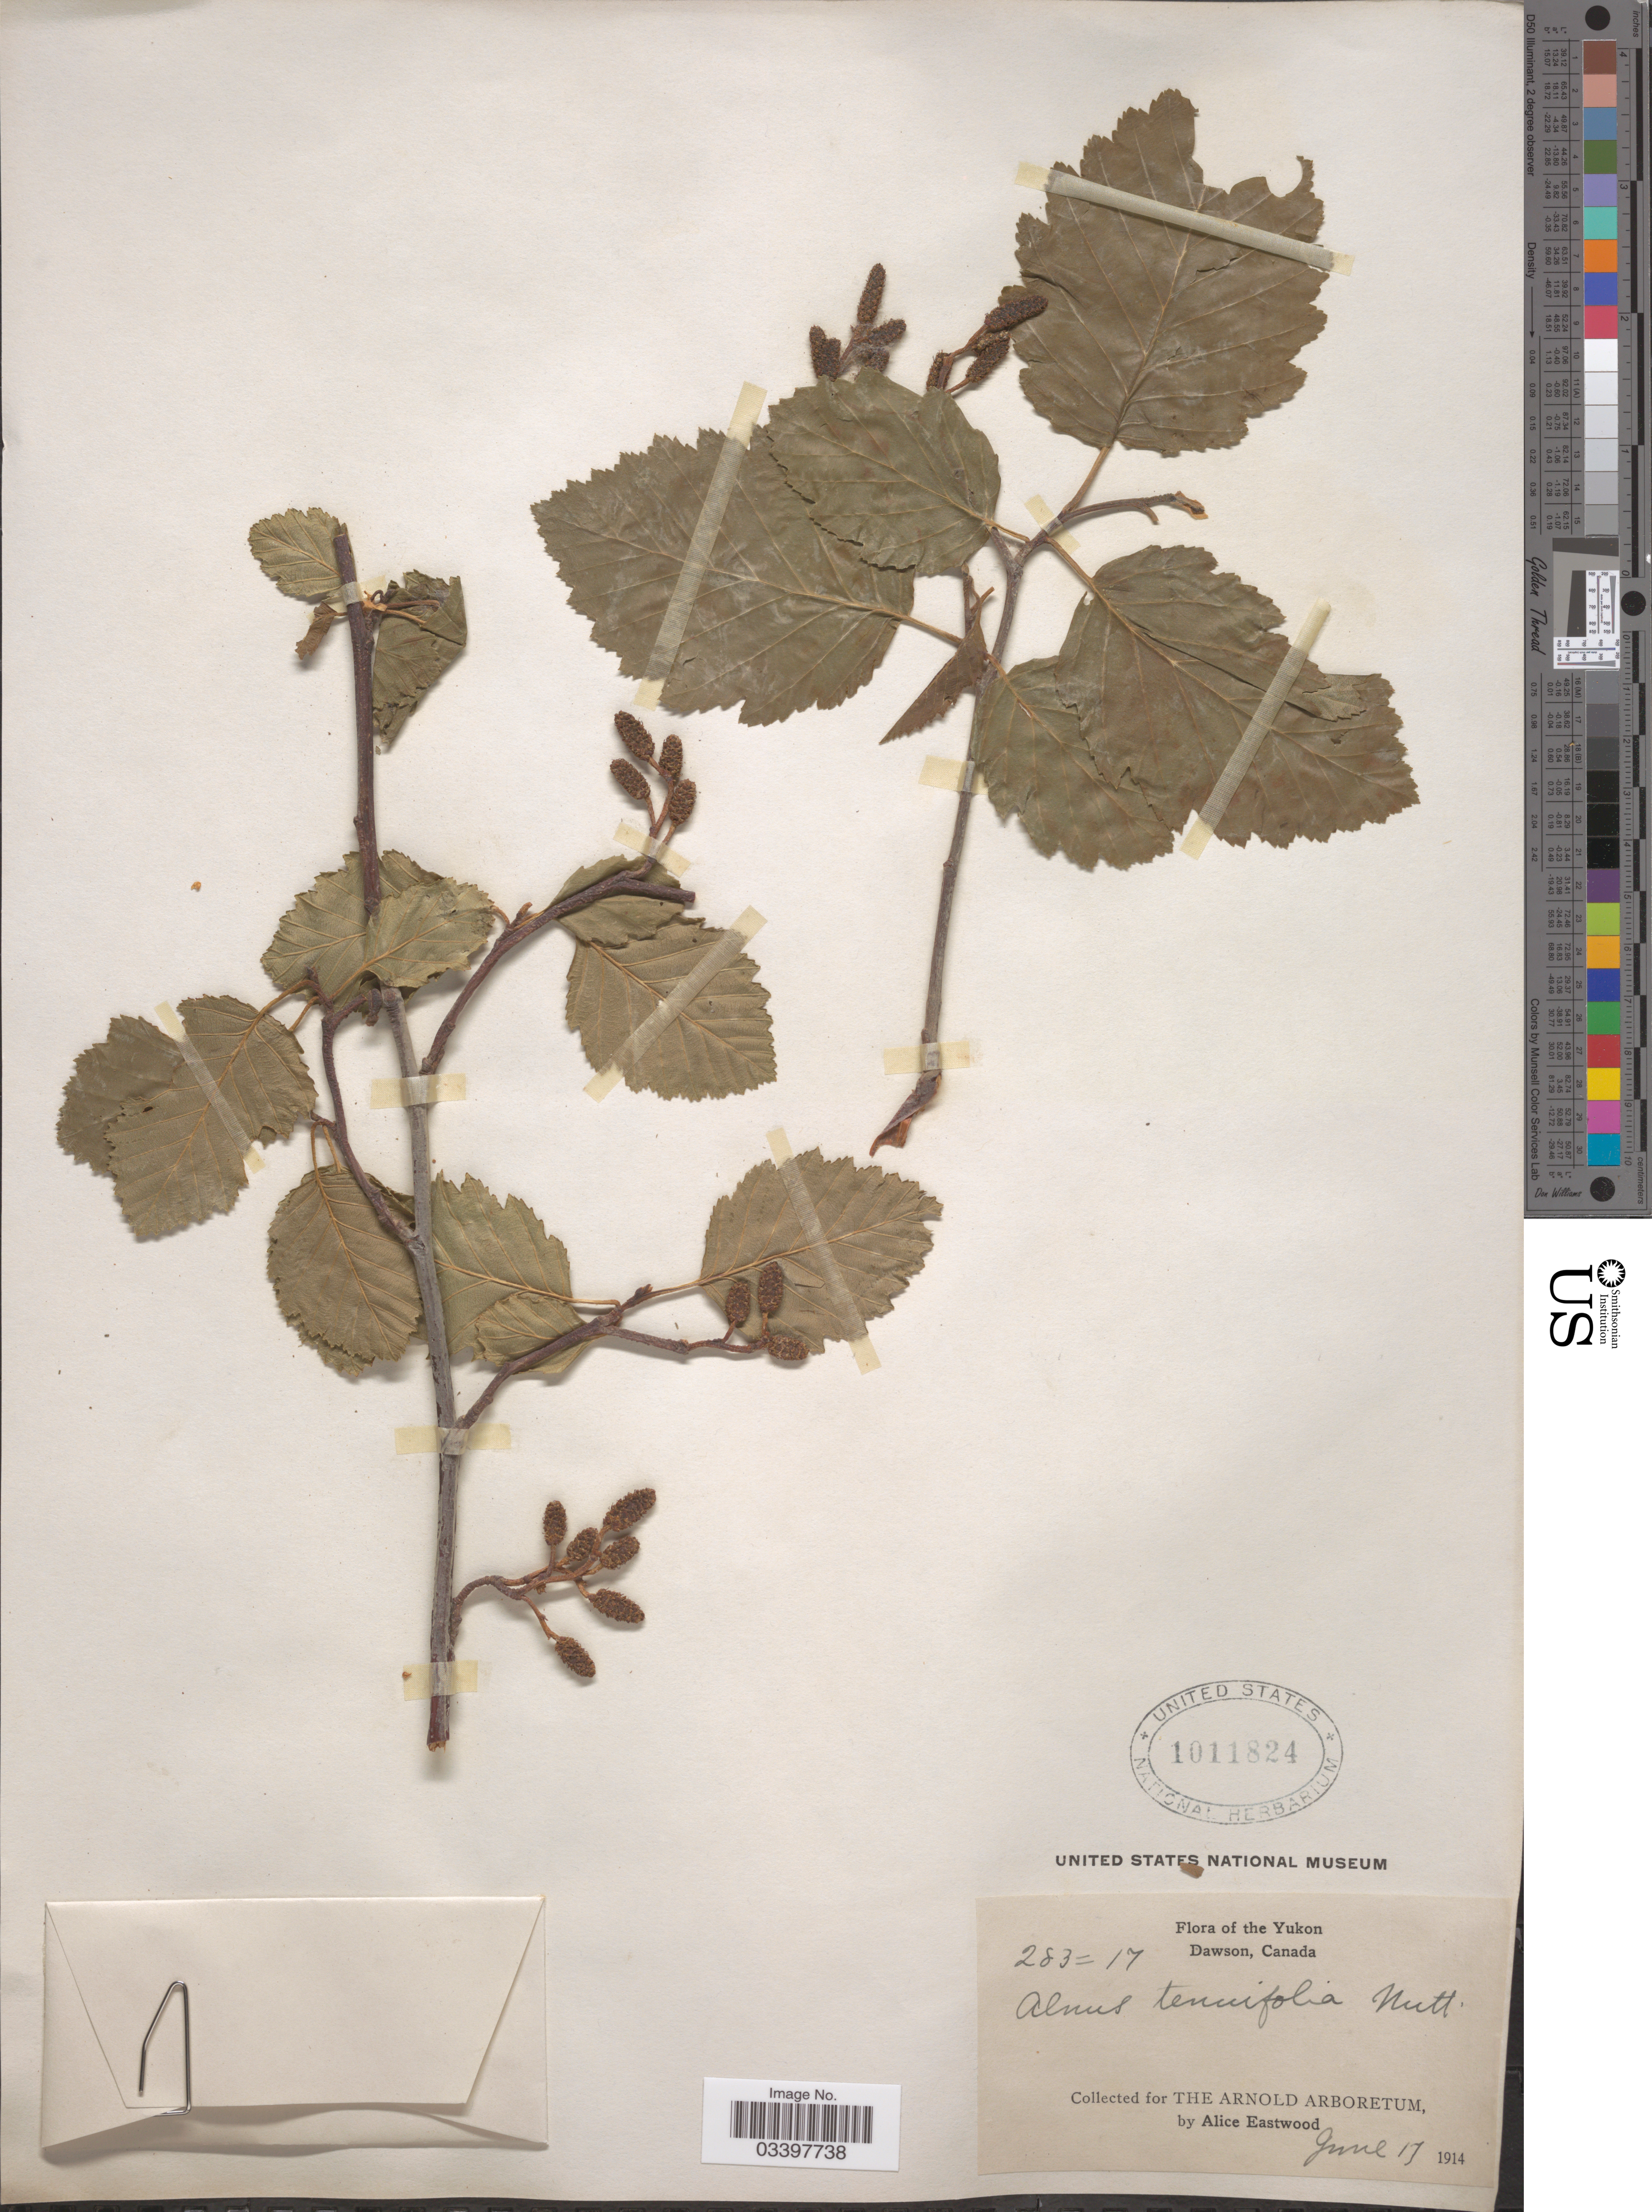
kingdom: Plantae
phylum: Tracheophyta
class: Magnoliopsida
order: Fagales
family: Betulaceae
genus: Alnus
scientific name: Alnus incana subsp. rugosa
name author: (Du Roi) R.T. Clausen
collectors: A. Eastwood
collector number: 283/17*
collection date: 1914-06-17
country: Canada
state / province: Yukon Territory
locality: The Yukon, Dawson.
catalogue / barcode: US 1011824